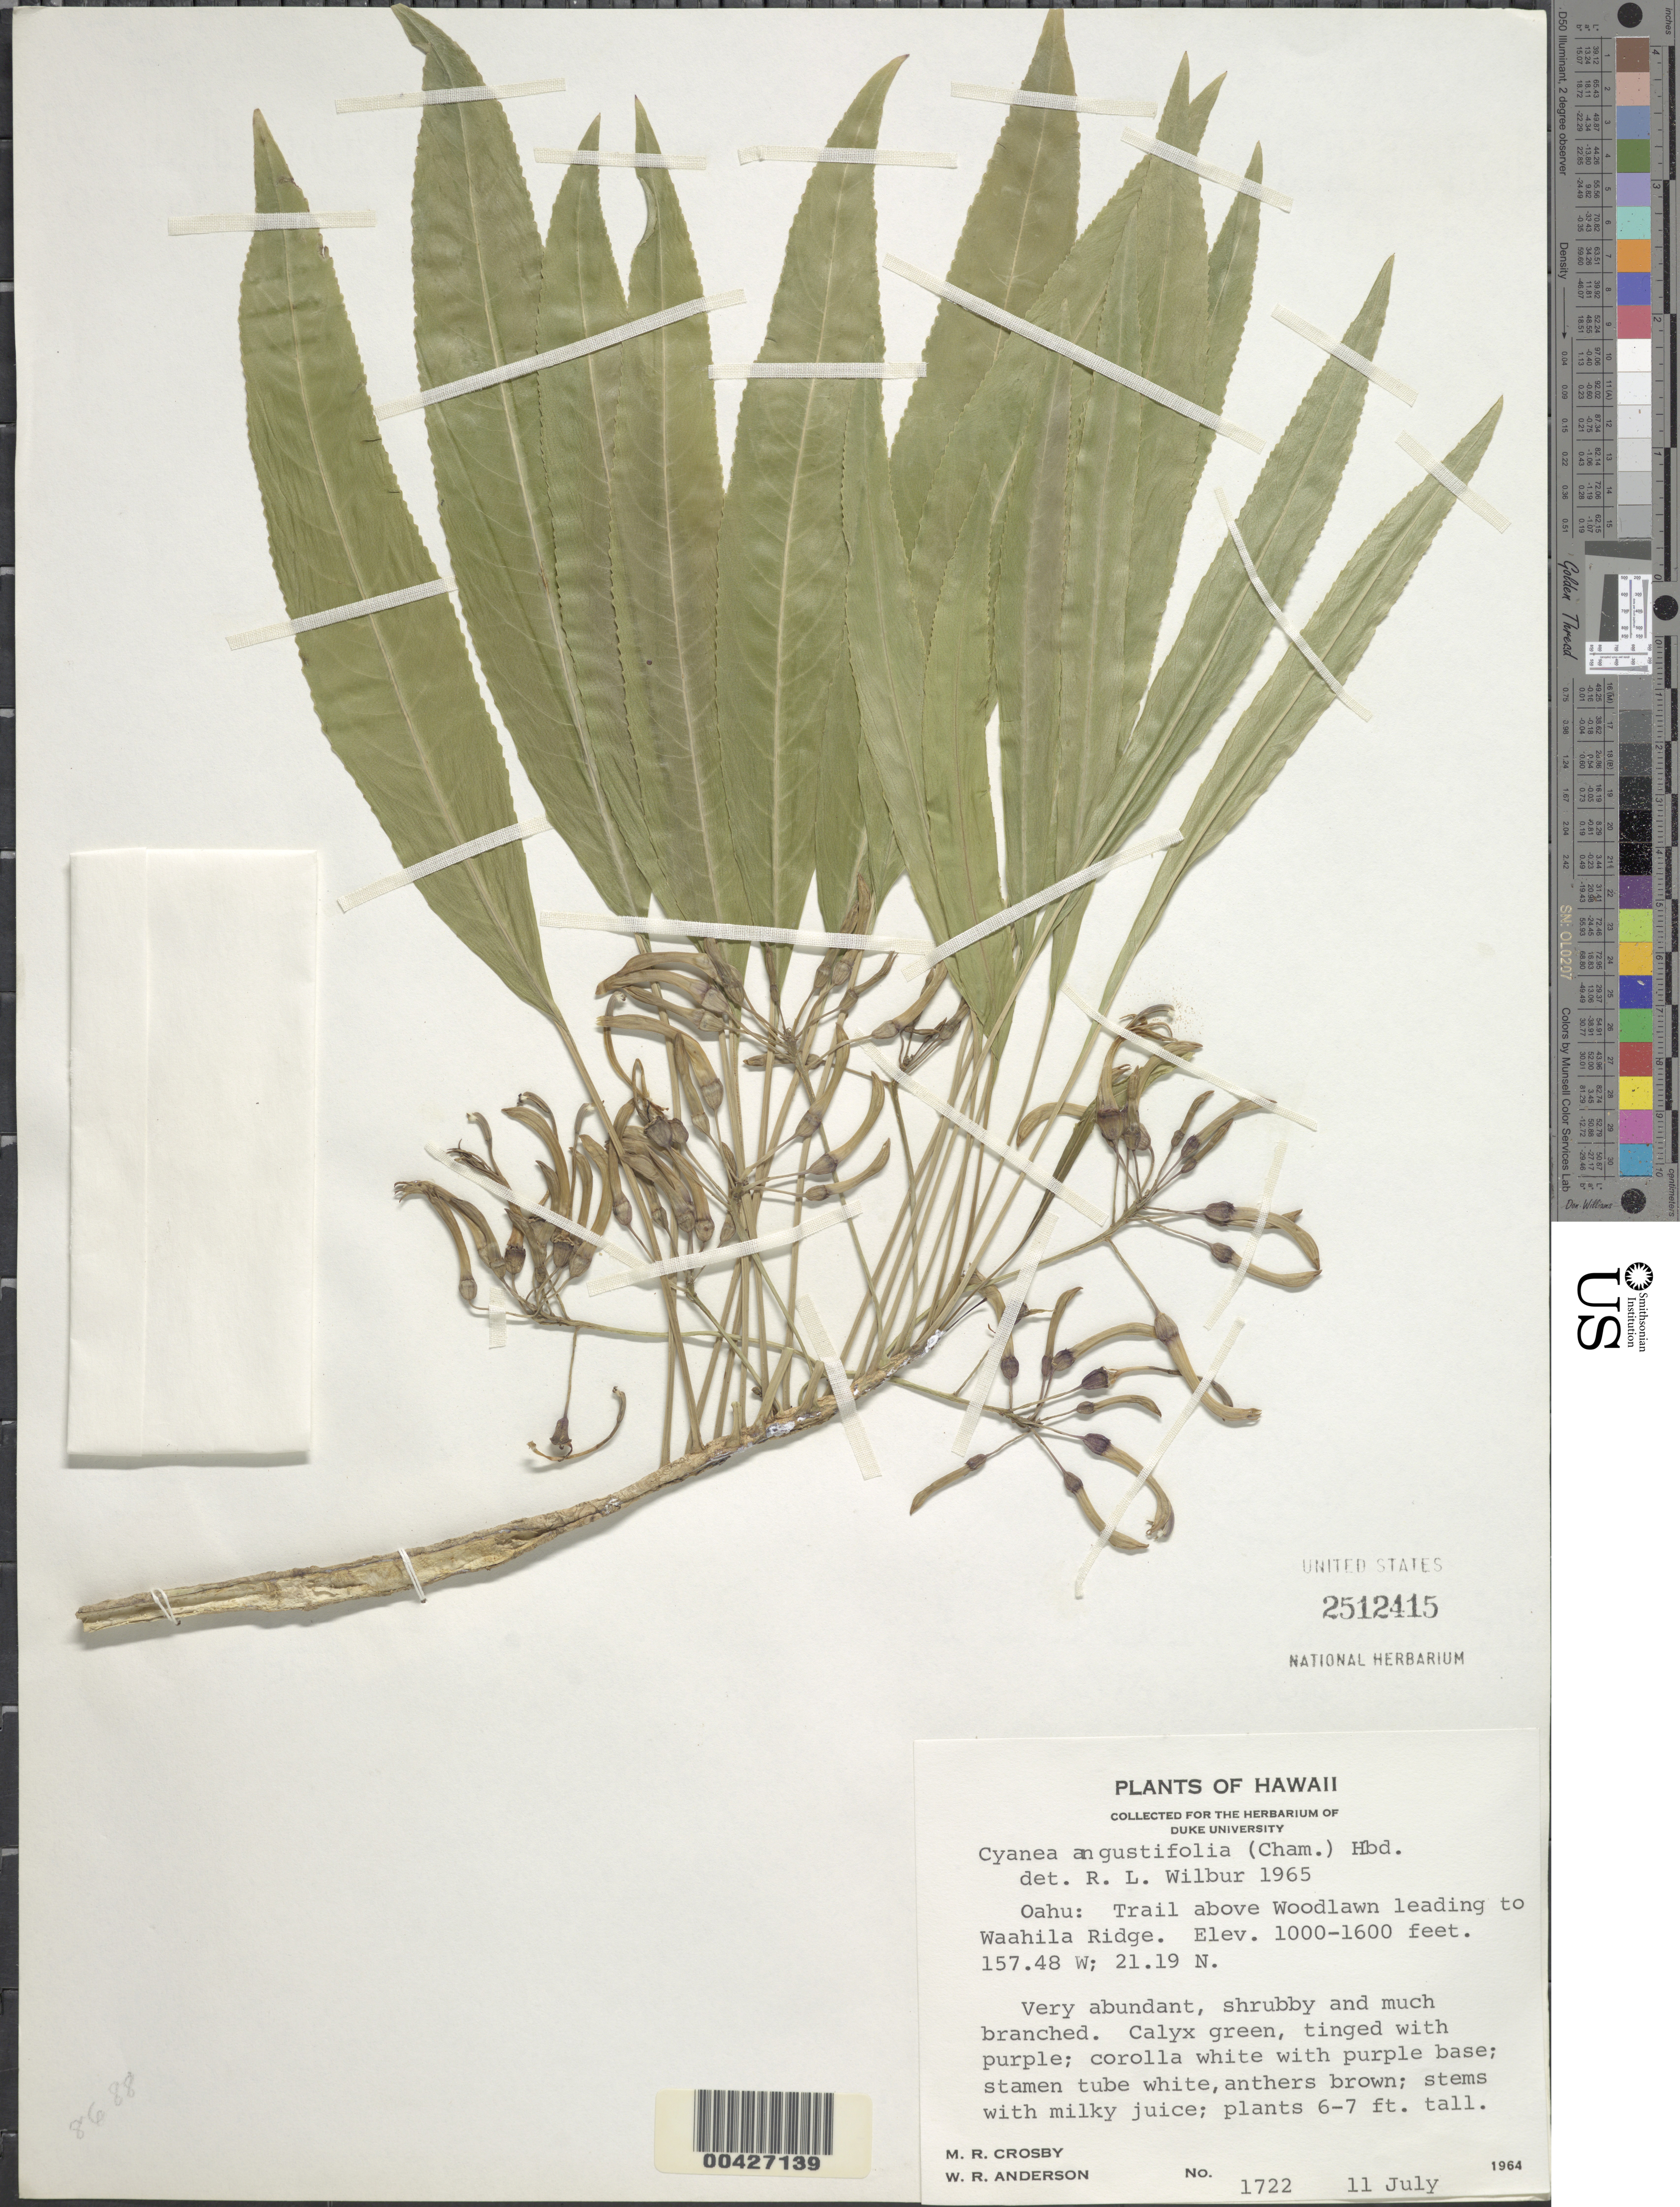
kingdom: Plantae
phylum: Tracheophyta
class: Magnoliopsida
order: Asterales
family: Campanulaceae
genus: Cyanea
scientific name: Cyanea angustifolia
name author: (Cham.) Hillebr.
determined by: Wilbur, R. L.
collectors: M. R. Crosby & W. R. Anderson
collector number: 1722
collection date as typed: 11 Jul 1964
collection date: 1964-07-11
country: United States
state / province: Hawaii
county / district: Honolulu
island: Oahu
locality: Trail above Woodlawn leading to Waahila Ridge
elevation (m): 305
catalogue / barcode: US 2512415